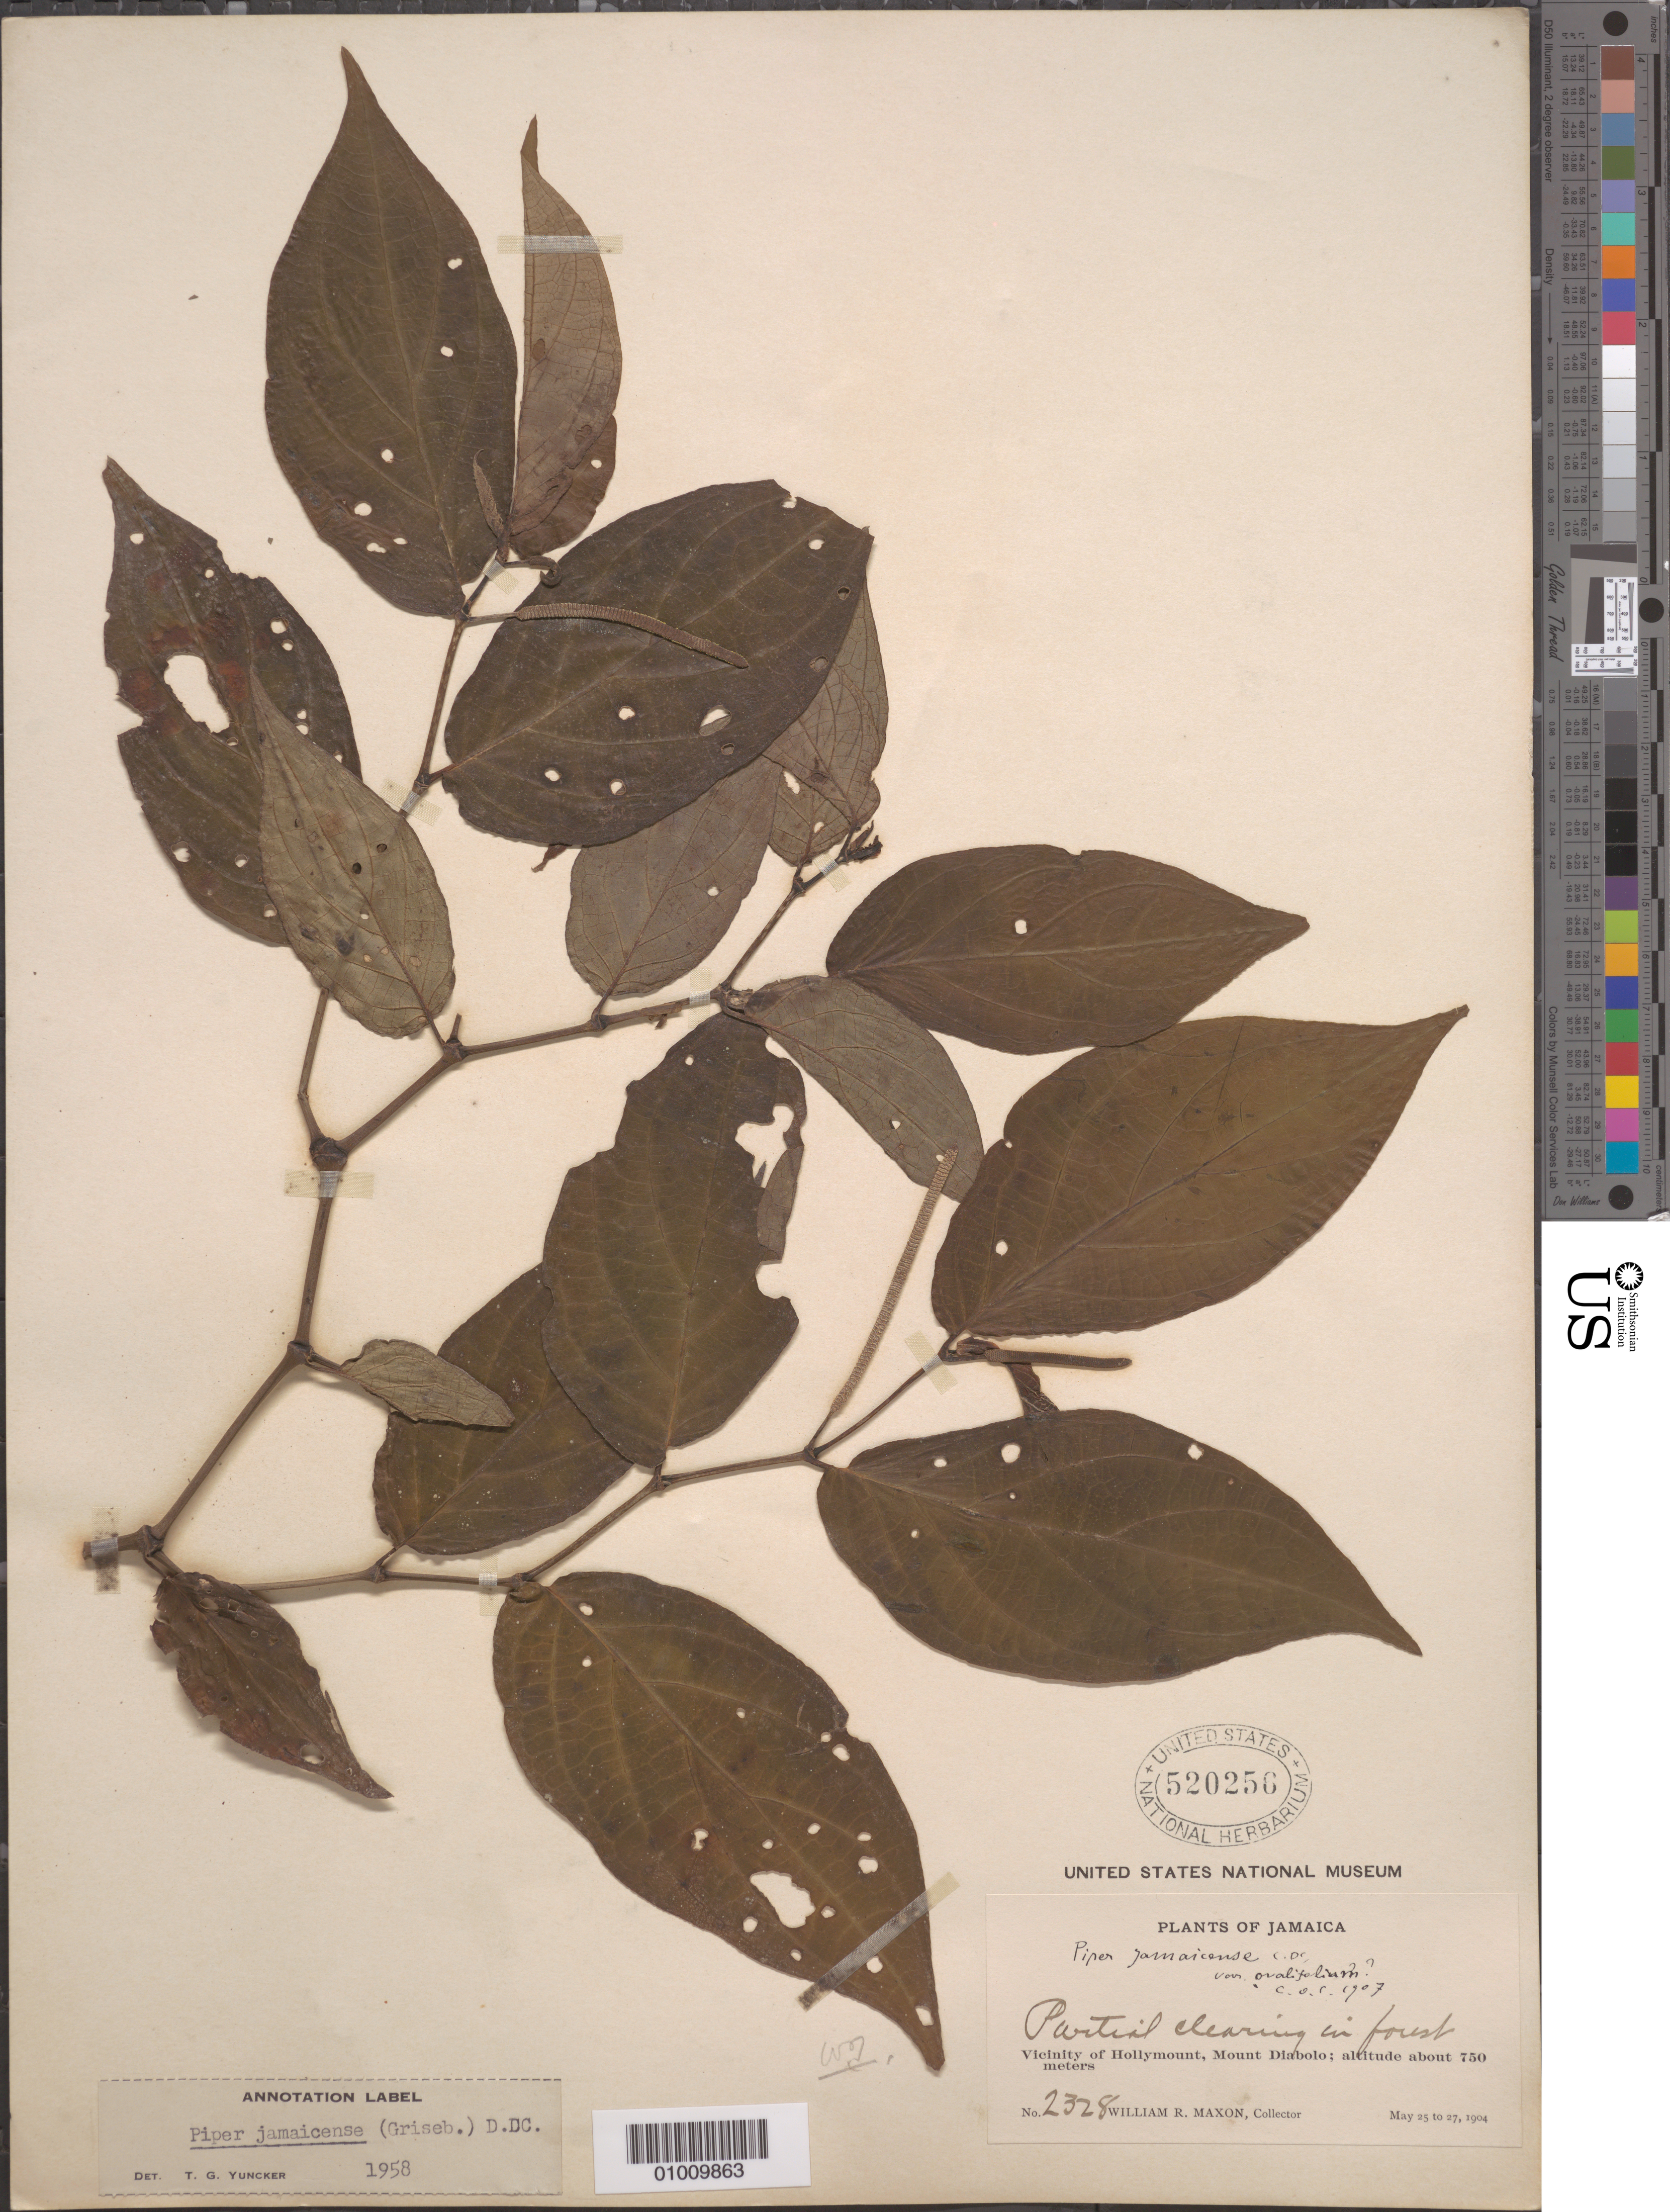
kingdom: Plantae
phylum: Tracheophyta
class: Magnoliopsida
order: Piperales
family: Piperaceae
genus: Piper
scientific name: Piper jamaicense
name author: C. DC.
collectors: W. R. Maxon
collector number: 2328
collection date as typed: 25 May 1904 to 27 May 1904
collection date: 1904-05-25/1904-05-27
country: Jamaica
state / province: Portland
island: Jamaica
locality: Partial clearing in forest. Vicinity Hollymount, Mt Diablo.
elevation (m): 750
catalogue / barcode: US 520256